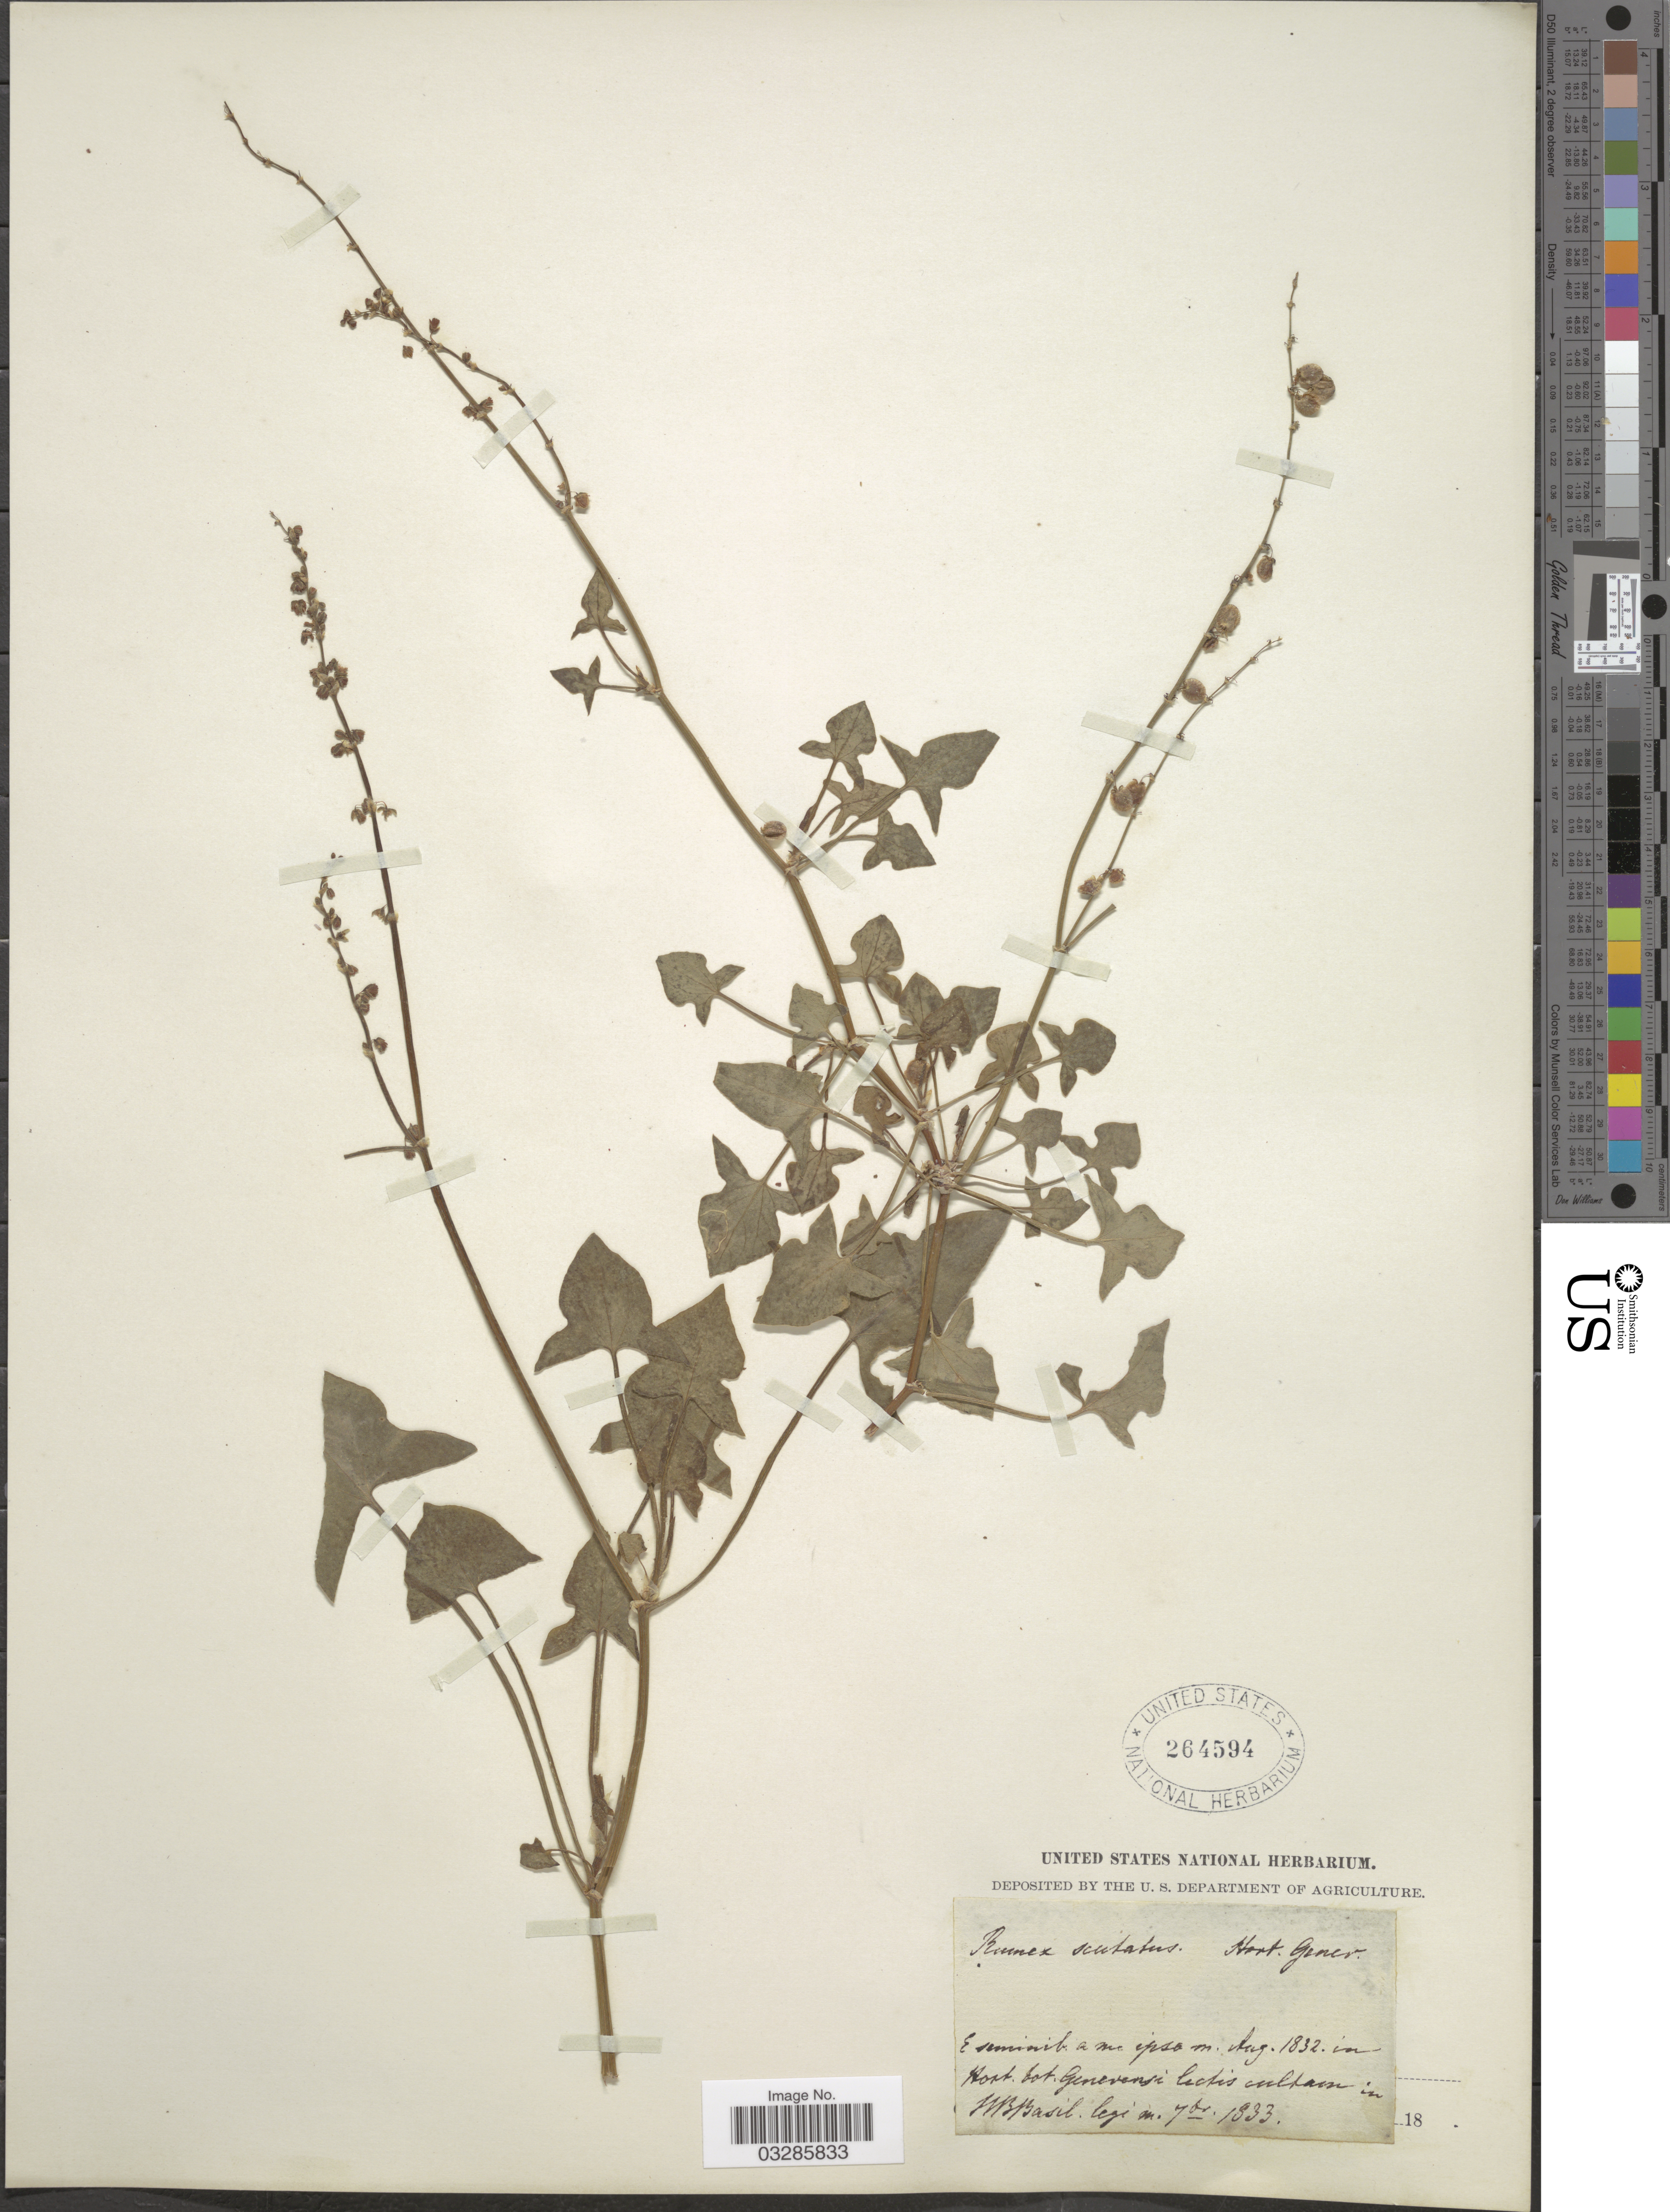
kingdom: Plantae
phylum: Tracheophyta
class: Magnoliopsida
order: Caryophyllales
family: Polygonaceae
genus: Rumex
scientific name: Rumex scutatus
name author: L.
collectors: ex herb. United States National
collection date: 1833-09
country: Switzerland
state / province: Basel-Stadt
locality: In Hort bot. Genevensi lectis cultam in HB Basil.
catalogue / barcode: US 264594